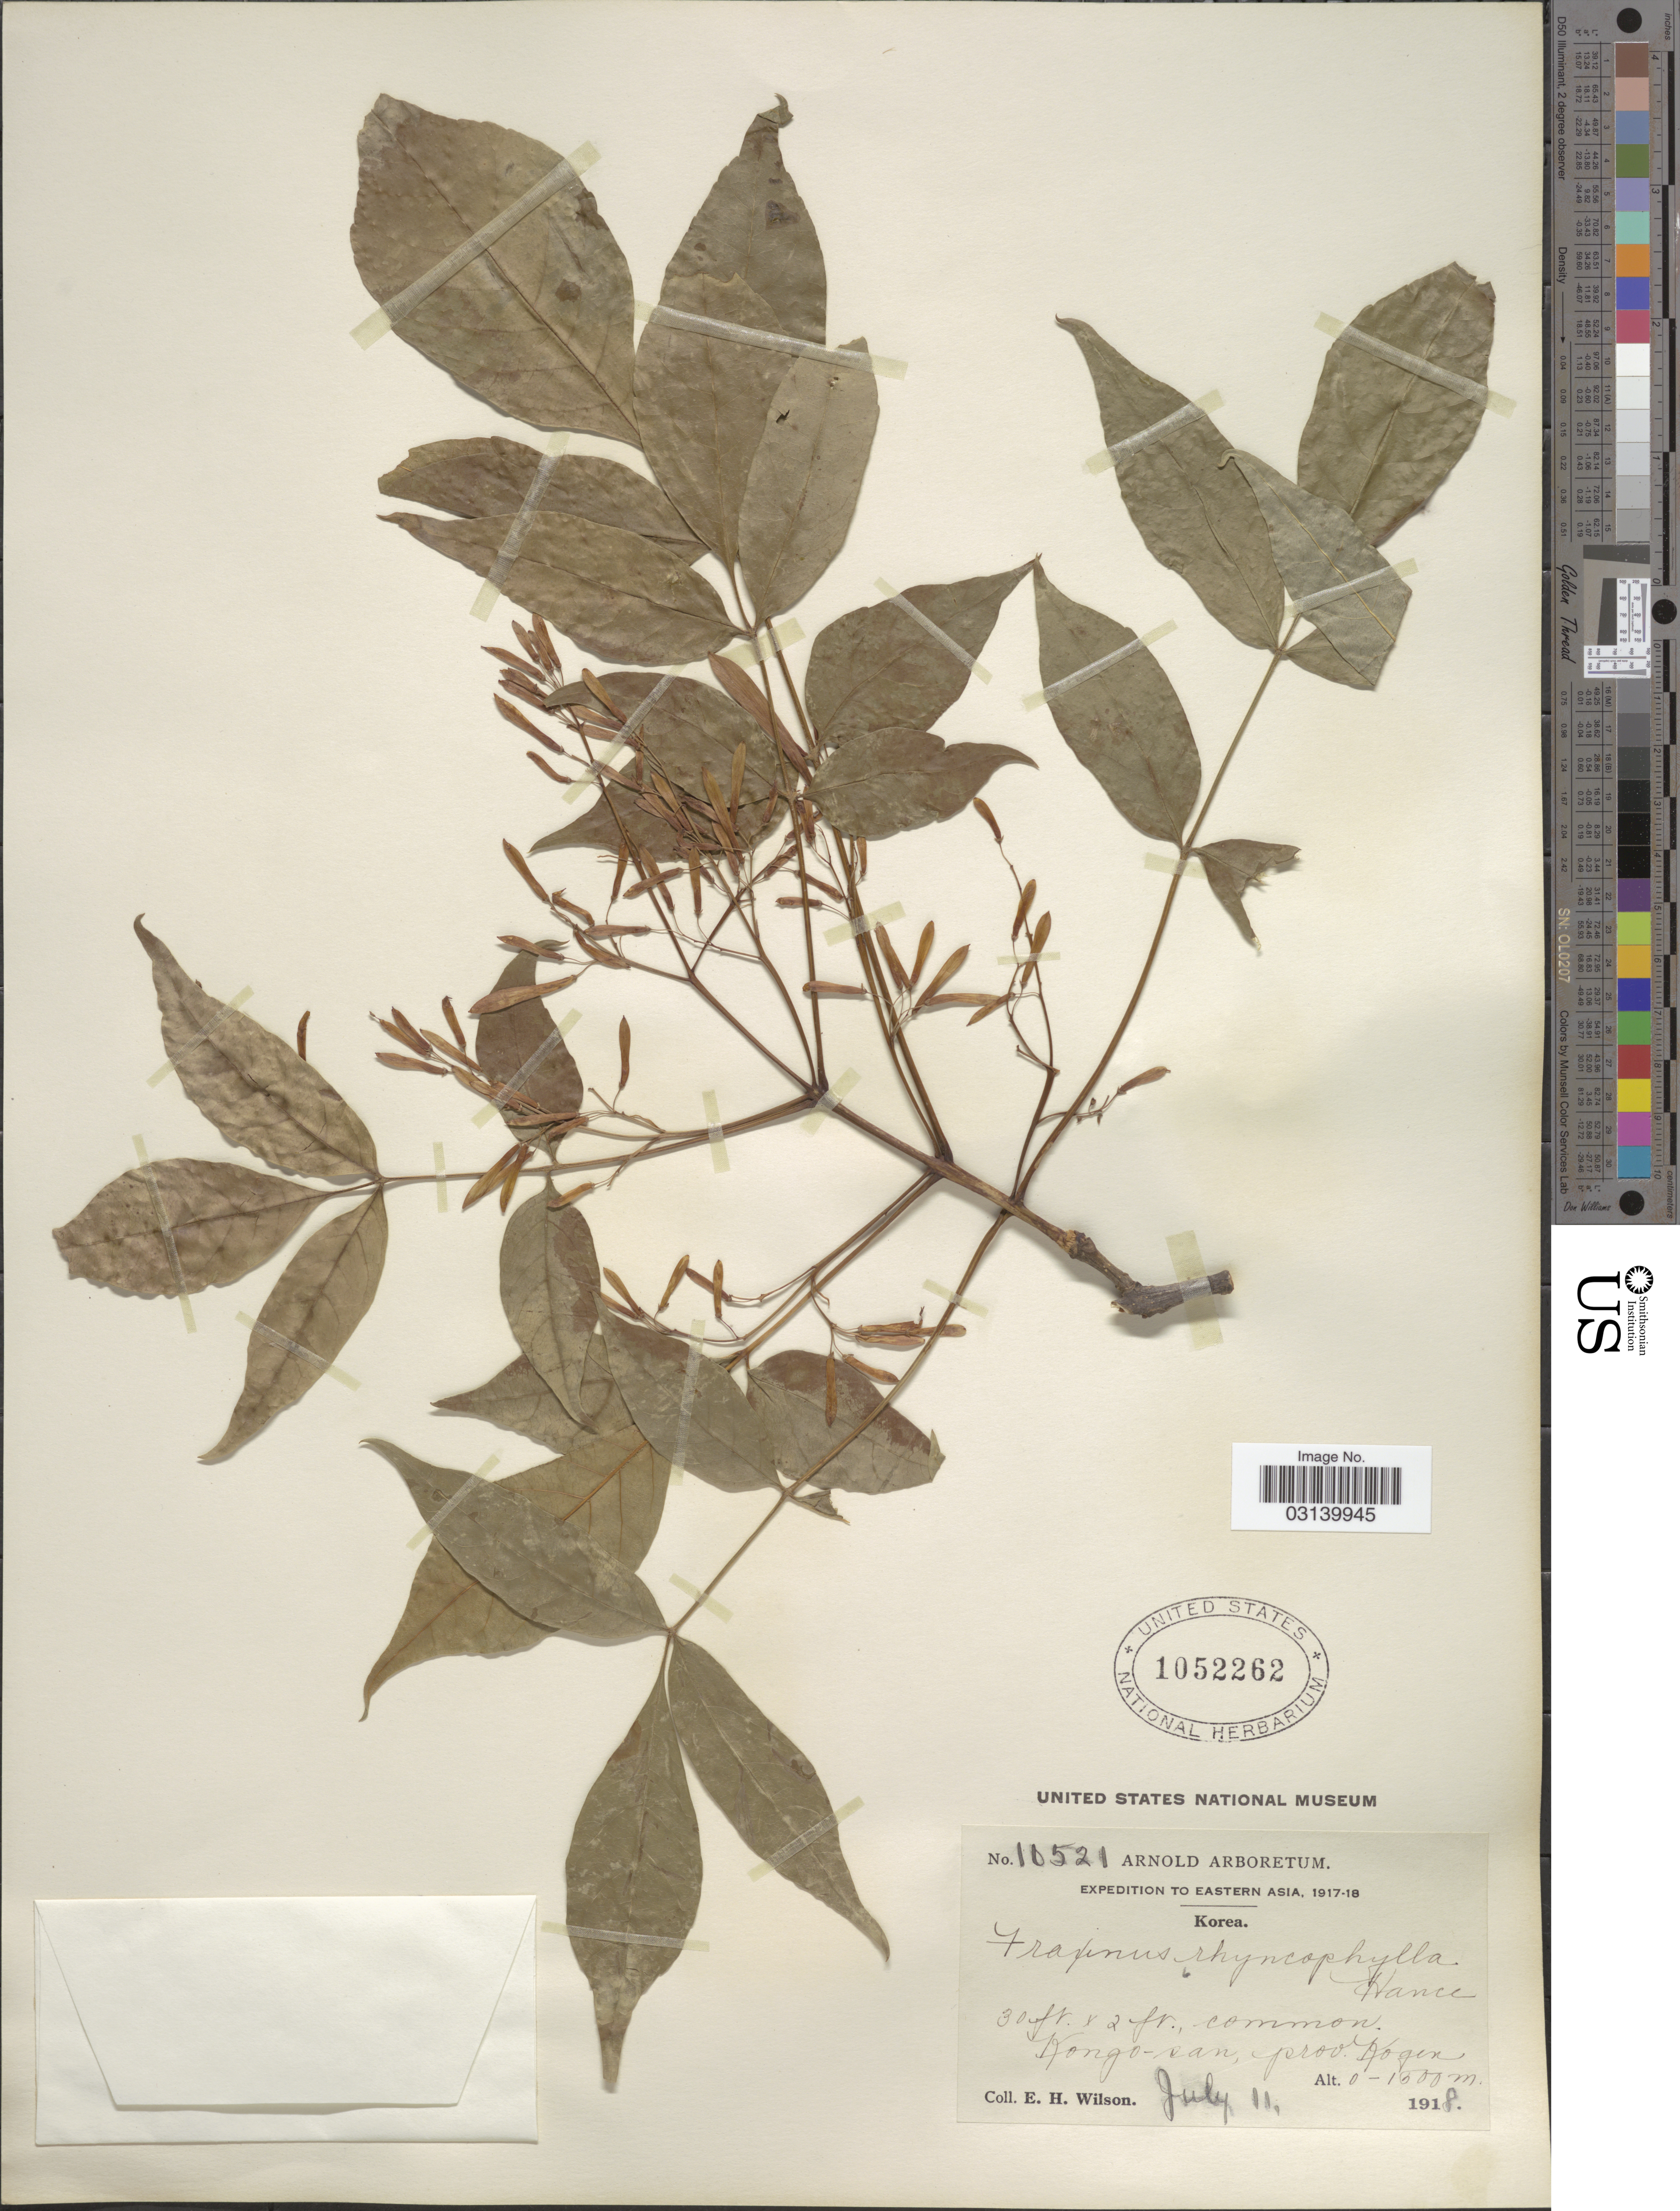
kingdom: Plantae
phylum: Tracheophyta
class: Magnoliopsida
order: Lamiales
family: Oleaceae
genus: Fraxinus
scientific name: Fraxinus rhynchophylla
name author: Hance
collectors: E. Wilson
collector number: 10521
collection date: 1918-07-11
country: North Korea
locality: Eastern Asia. Kongo-san, prov. Kogen.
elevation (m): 0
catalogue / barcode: US 1052262